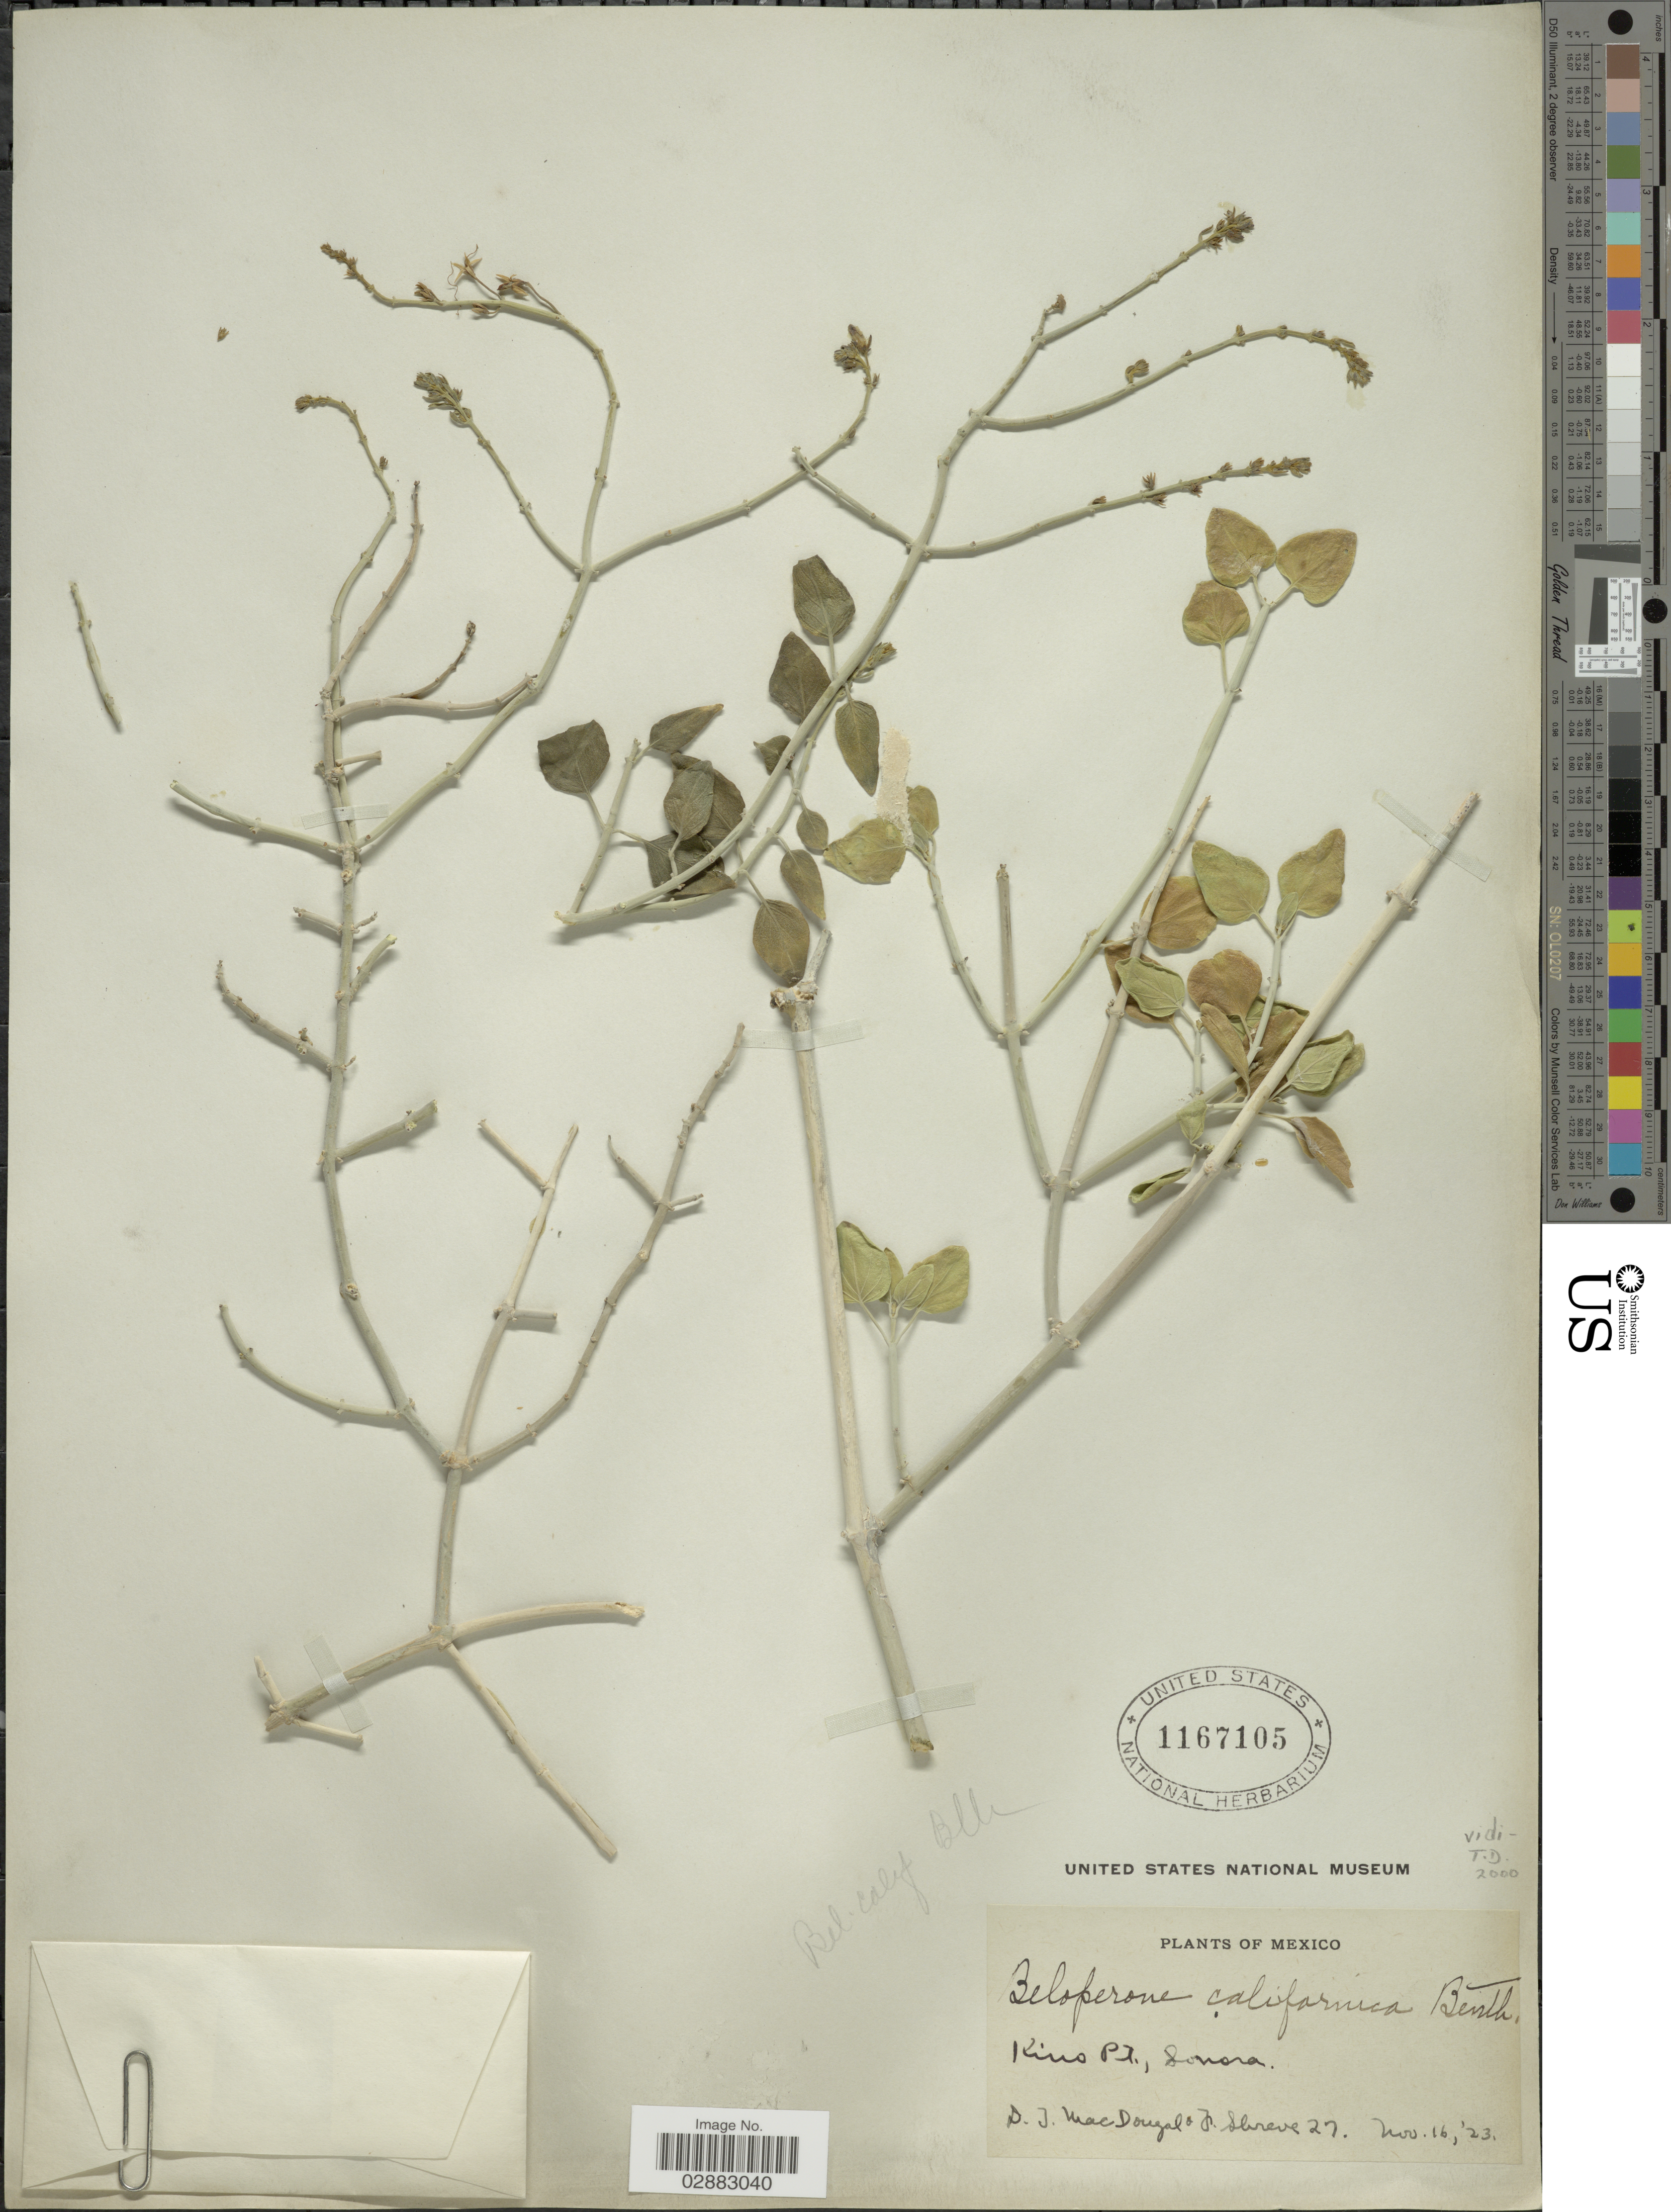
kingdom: Plantae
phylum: Tracheophyta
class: Magnoliopsida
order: Lamiales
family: Acanthaceae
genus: Beloperone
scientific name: Beloperone californica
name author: Benth.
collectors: D. T. MacDougal & F. Shreve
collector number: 27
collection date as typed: Transcribed d/m/y: 16/11/23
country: Mexico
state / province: Sonora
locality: Kino Pt.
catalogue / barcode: US 1167105